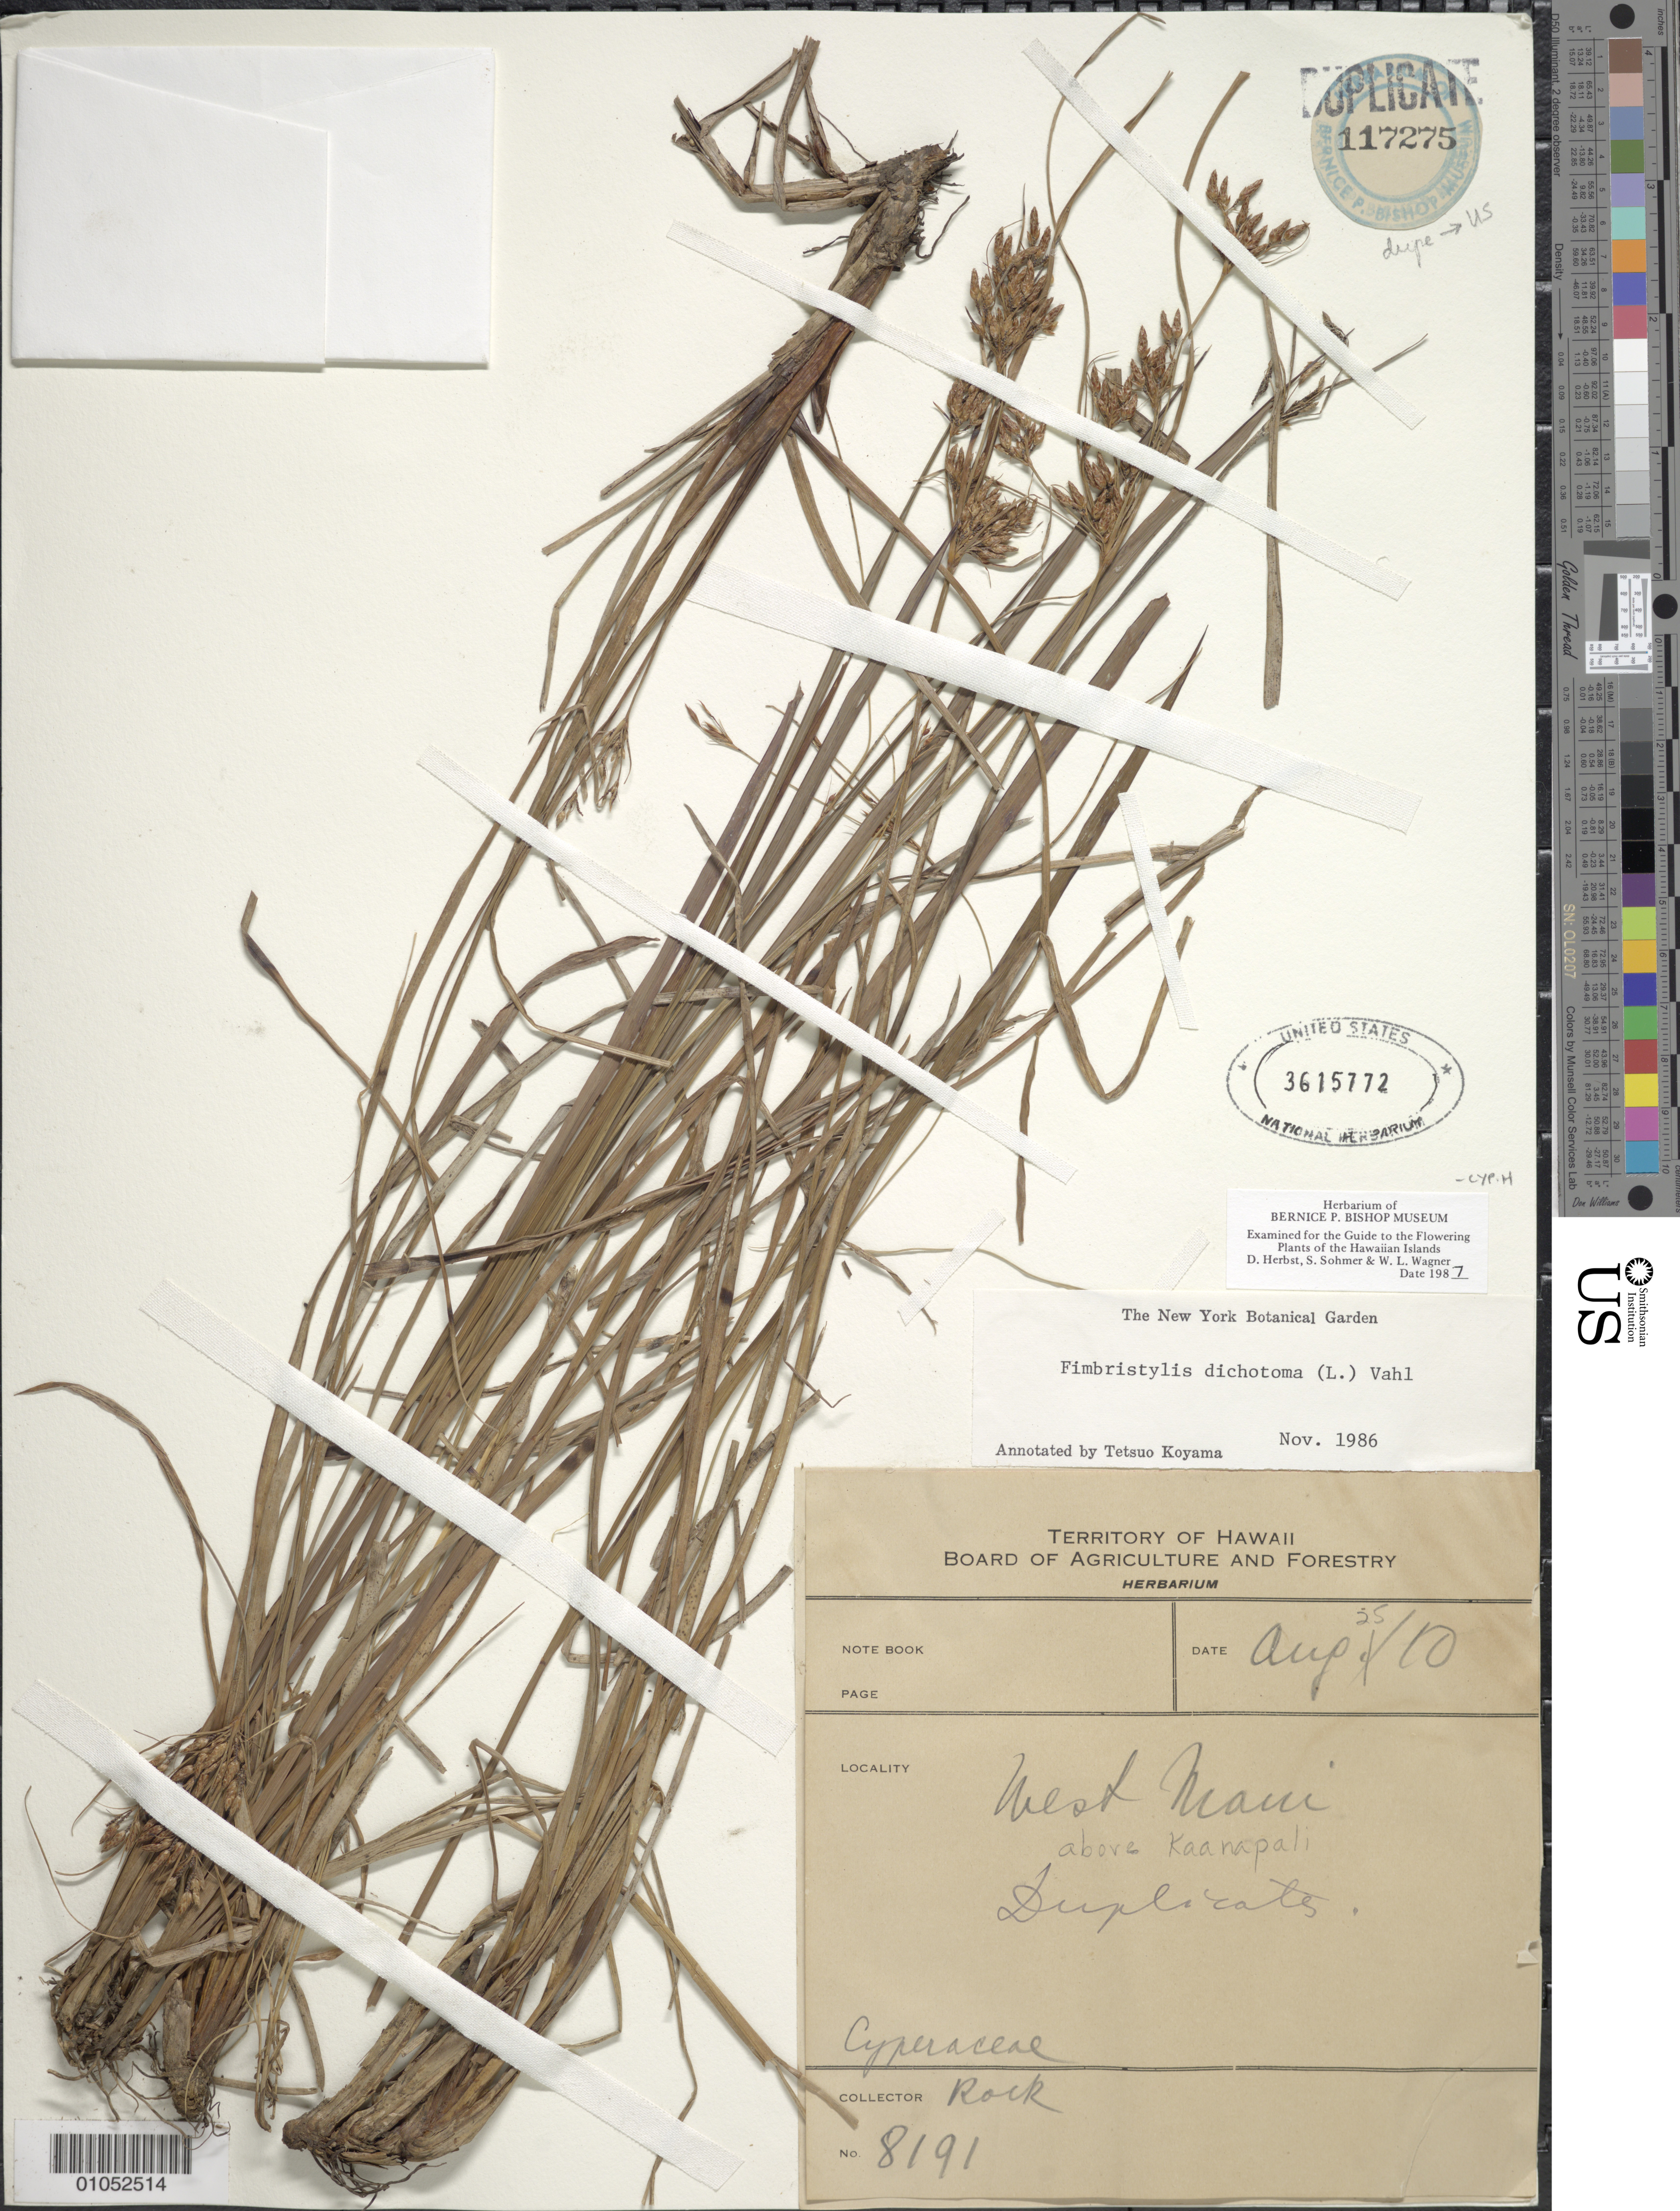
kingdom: Plantae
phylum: Tracheophyta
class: Liliopsida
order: Poales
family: Cyperaceae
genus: Fimbristylis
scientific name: Fimbristylis dichotoma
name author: (L.) Vahl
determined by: Herbst, D. R.; Sohmer, S. H.; Wagner, W. L.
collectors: J. F. Rock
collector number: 8191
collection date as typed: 25 Aug 1910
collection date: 1910-08-25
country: United States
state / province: Hawaii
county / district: Maui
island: Maui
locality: West Maui; above Kaanapoli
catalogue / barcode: US 3615772